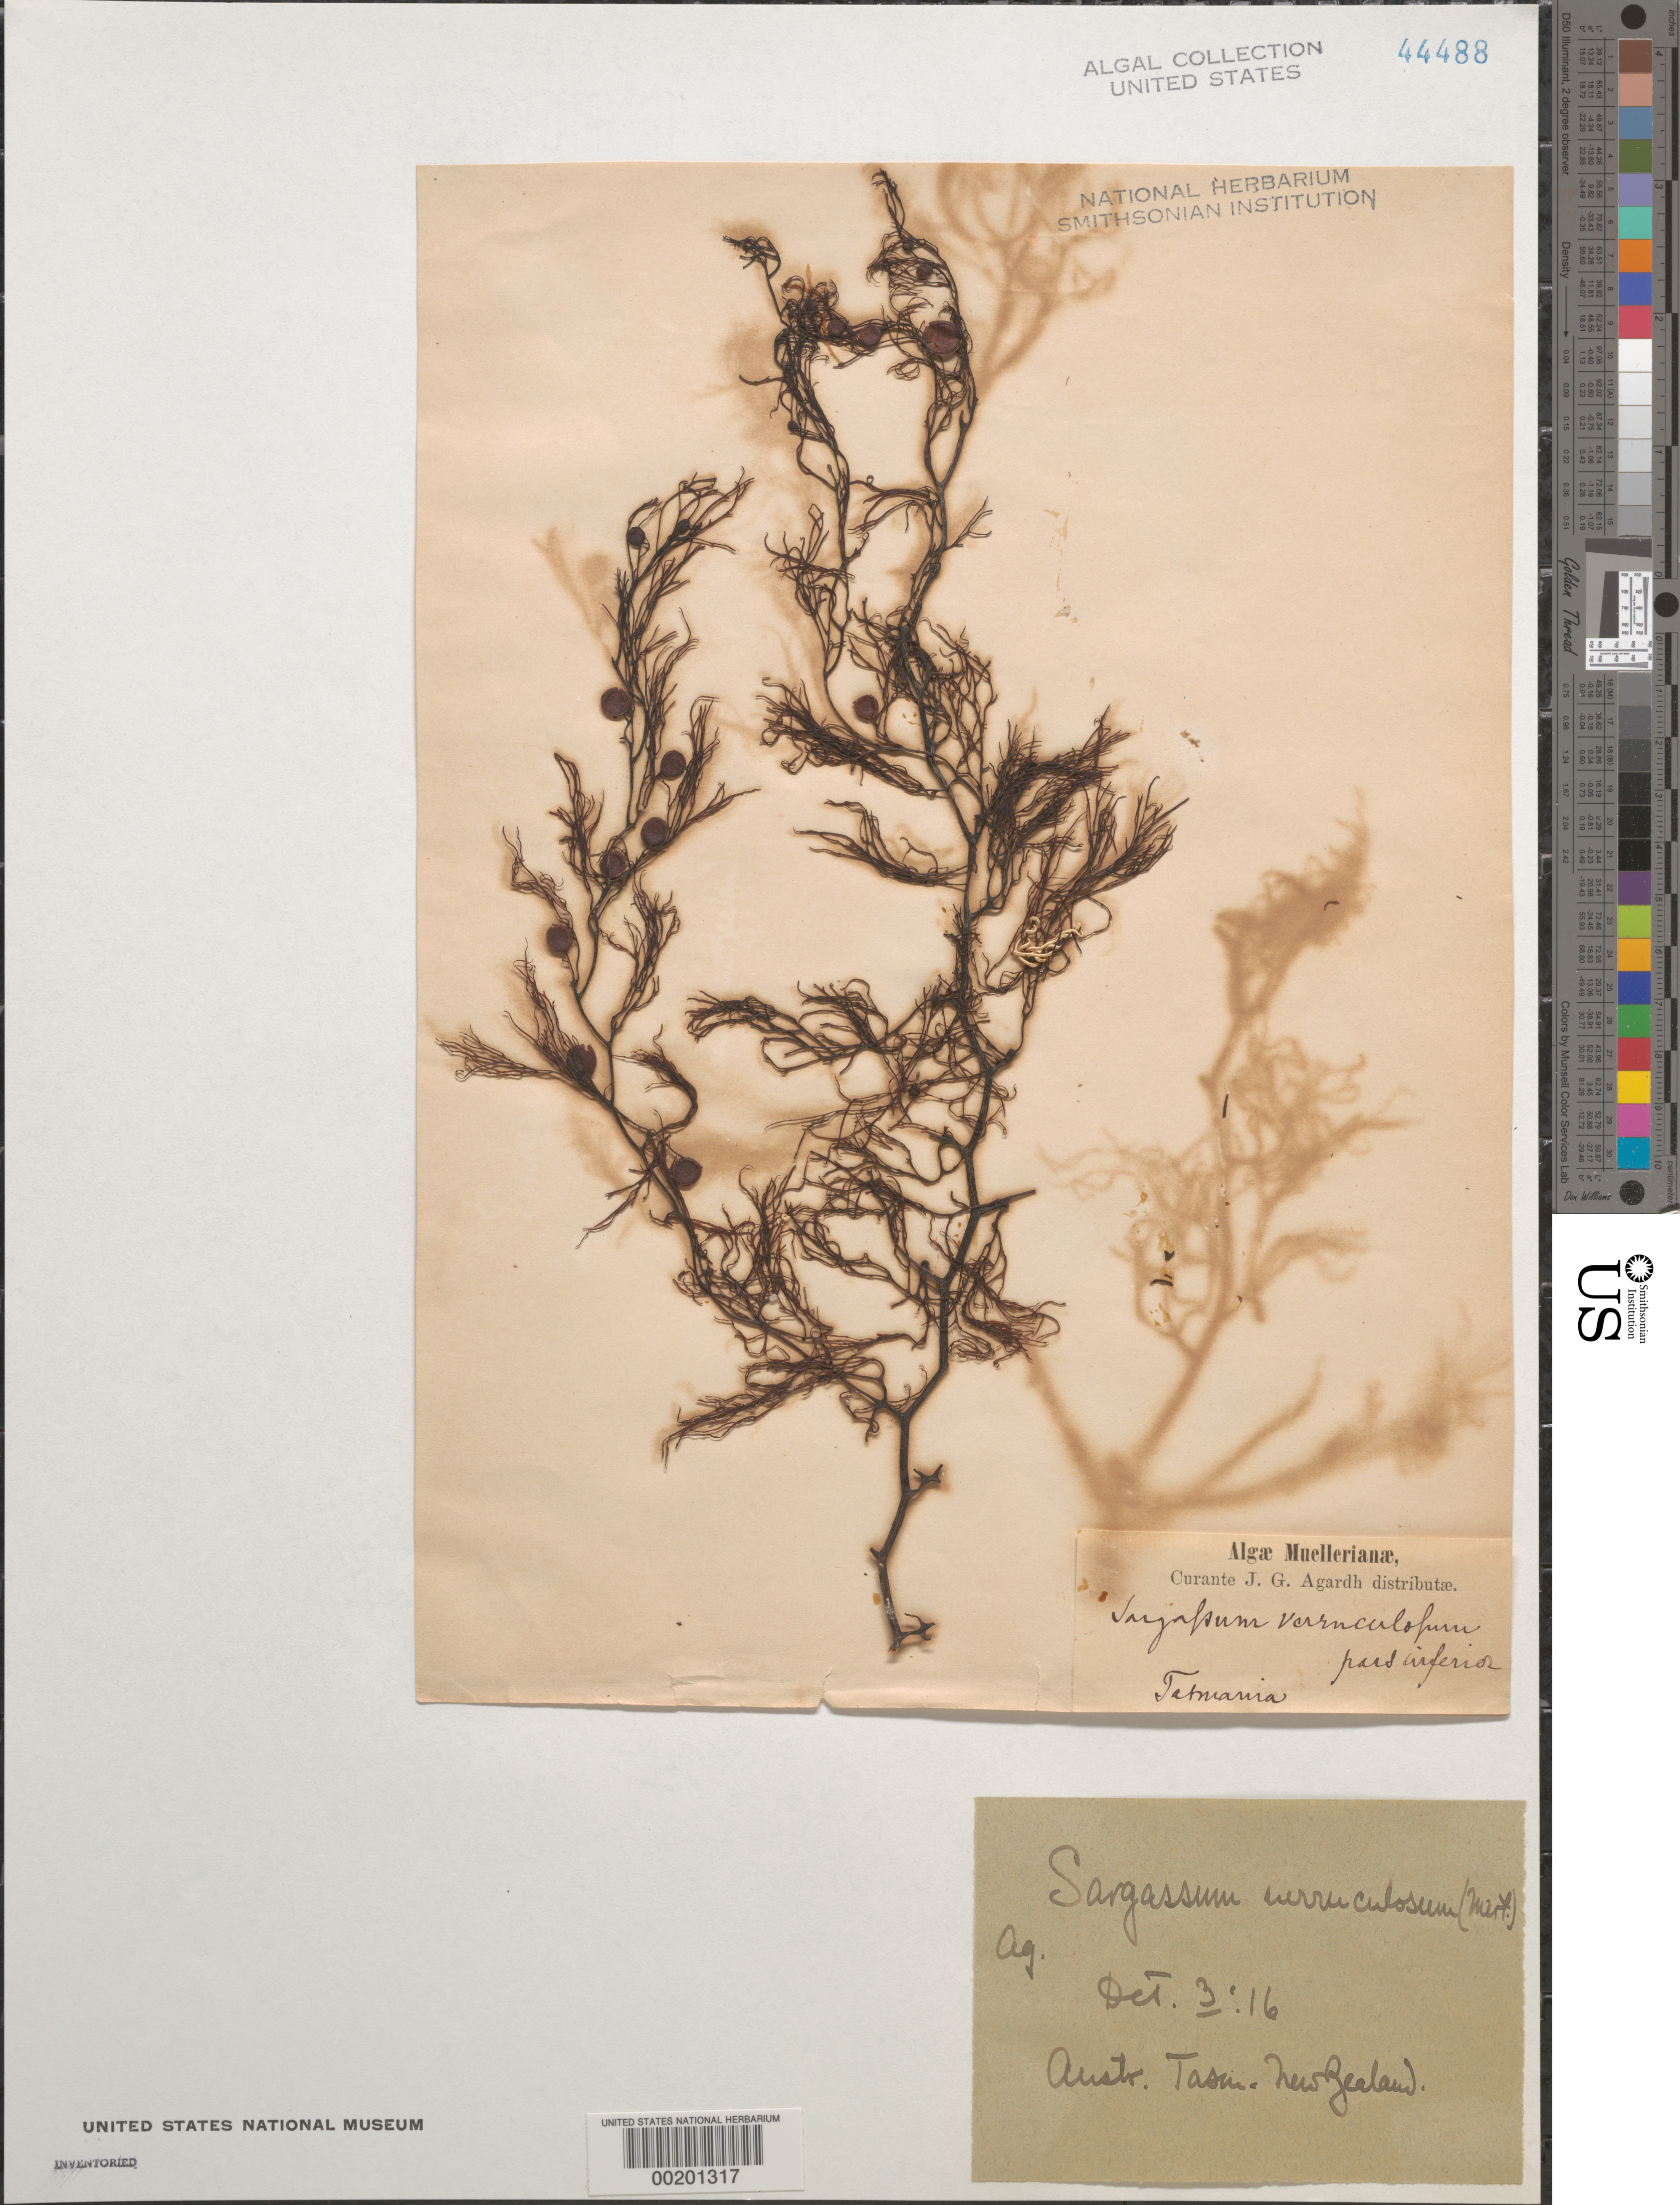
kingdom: Chromista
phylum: Ochrophyta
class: Phaeophyceae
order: Fucales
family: Sargassaceae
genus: Sargassum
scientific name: Sargassum verruculosum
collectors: F. Mueller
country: Australia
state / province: Tasmania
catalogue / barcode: US 44488